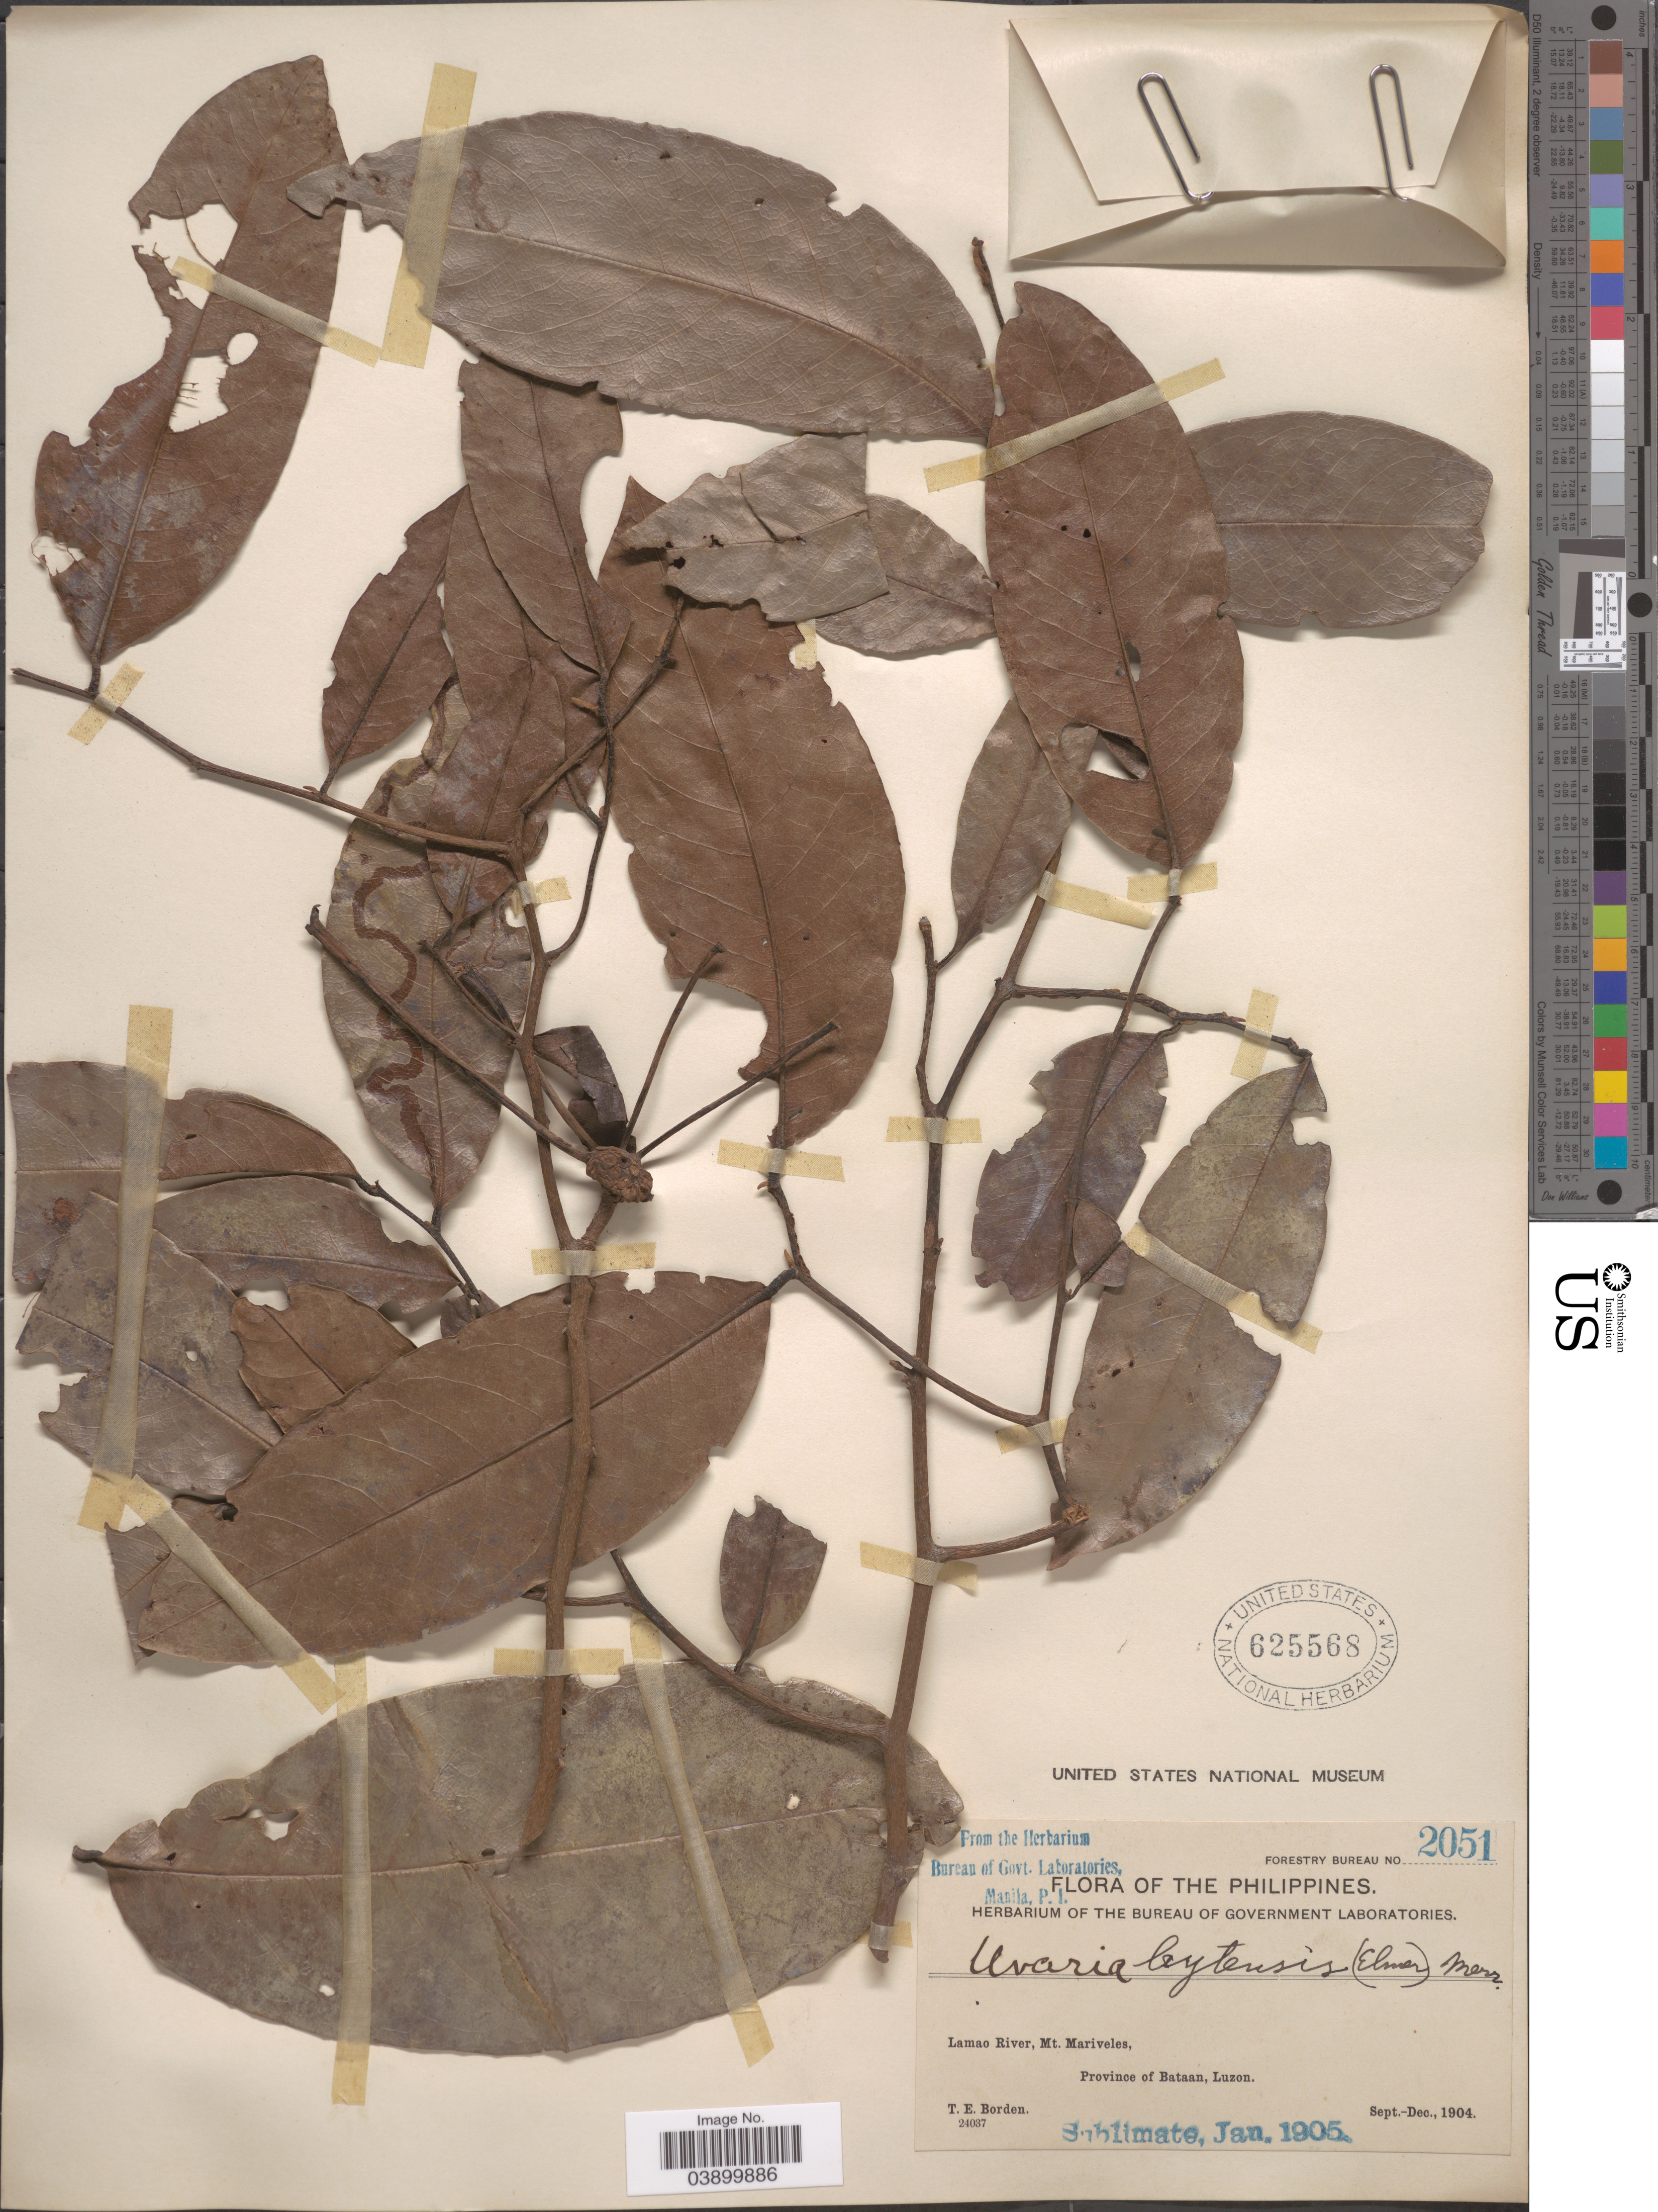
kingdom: Plantae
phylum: Tracheophyta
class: Magnoliopsida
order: Magnoliales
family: Annonaceae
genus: Uvaria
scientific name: Uvaria leytensis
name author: (Elmer) Merr.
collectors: T. E. Borden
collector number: Forestry Bureau 2051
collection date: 1904-09/1904-12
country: Philippines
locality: Lamao River, Mt. Mariveles, Province of Bataan, Luzon.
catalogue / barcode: US 625568